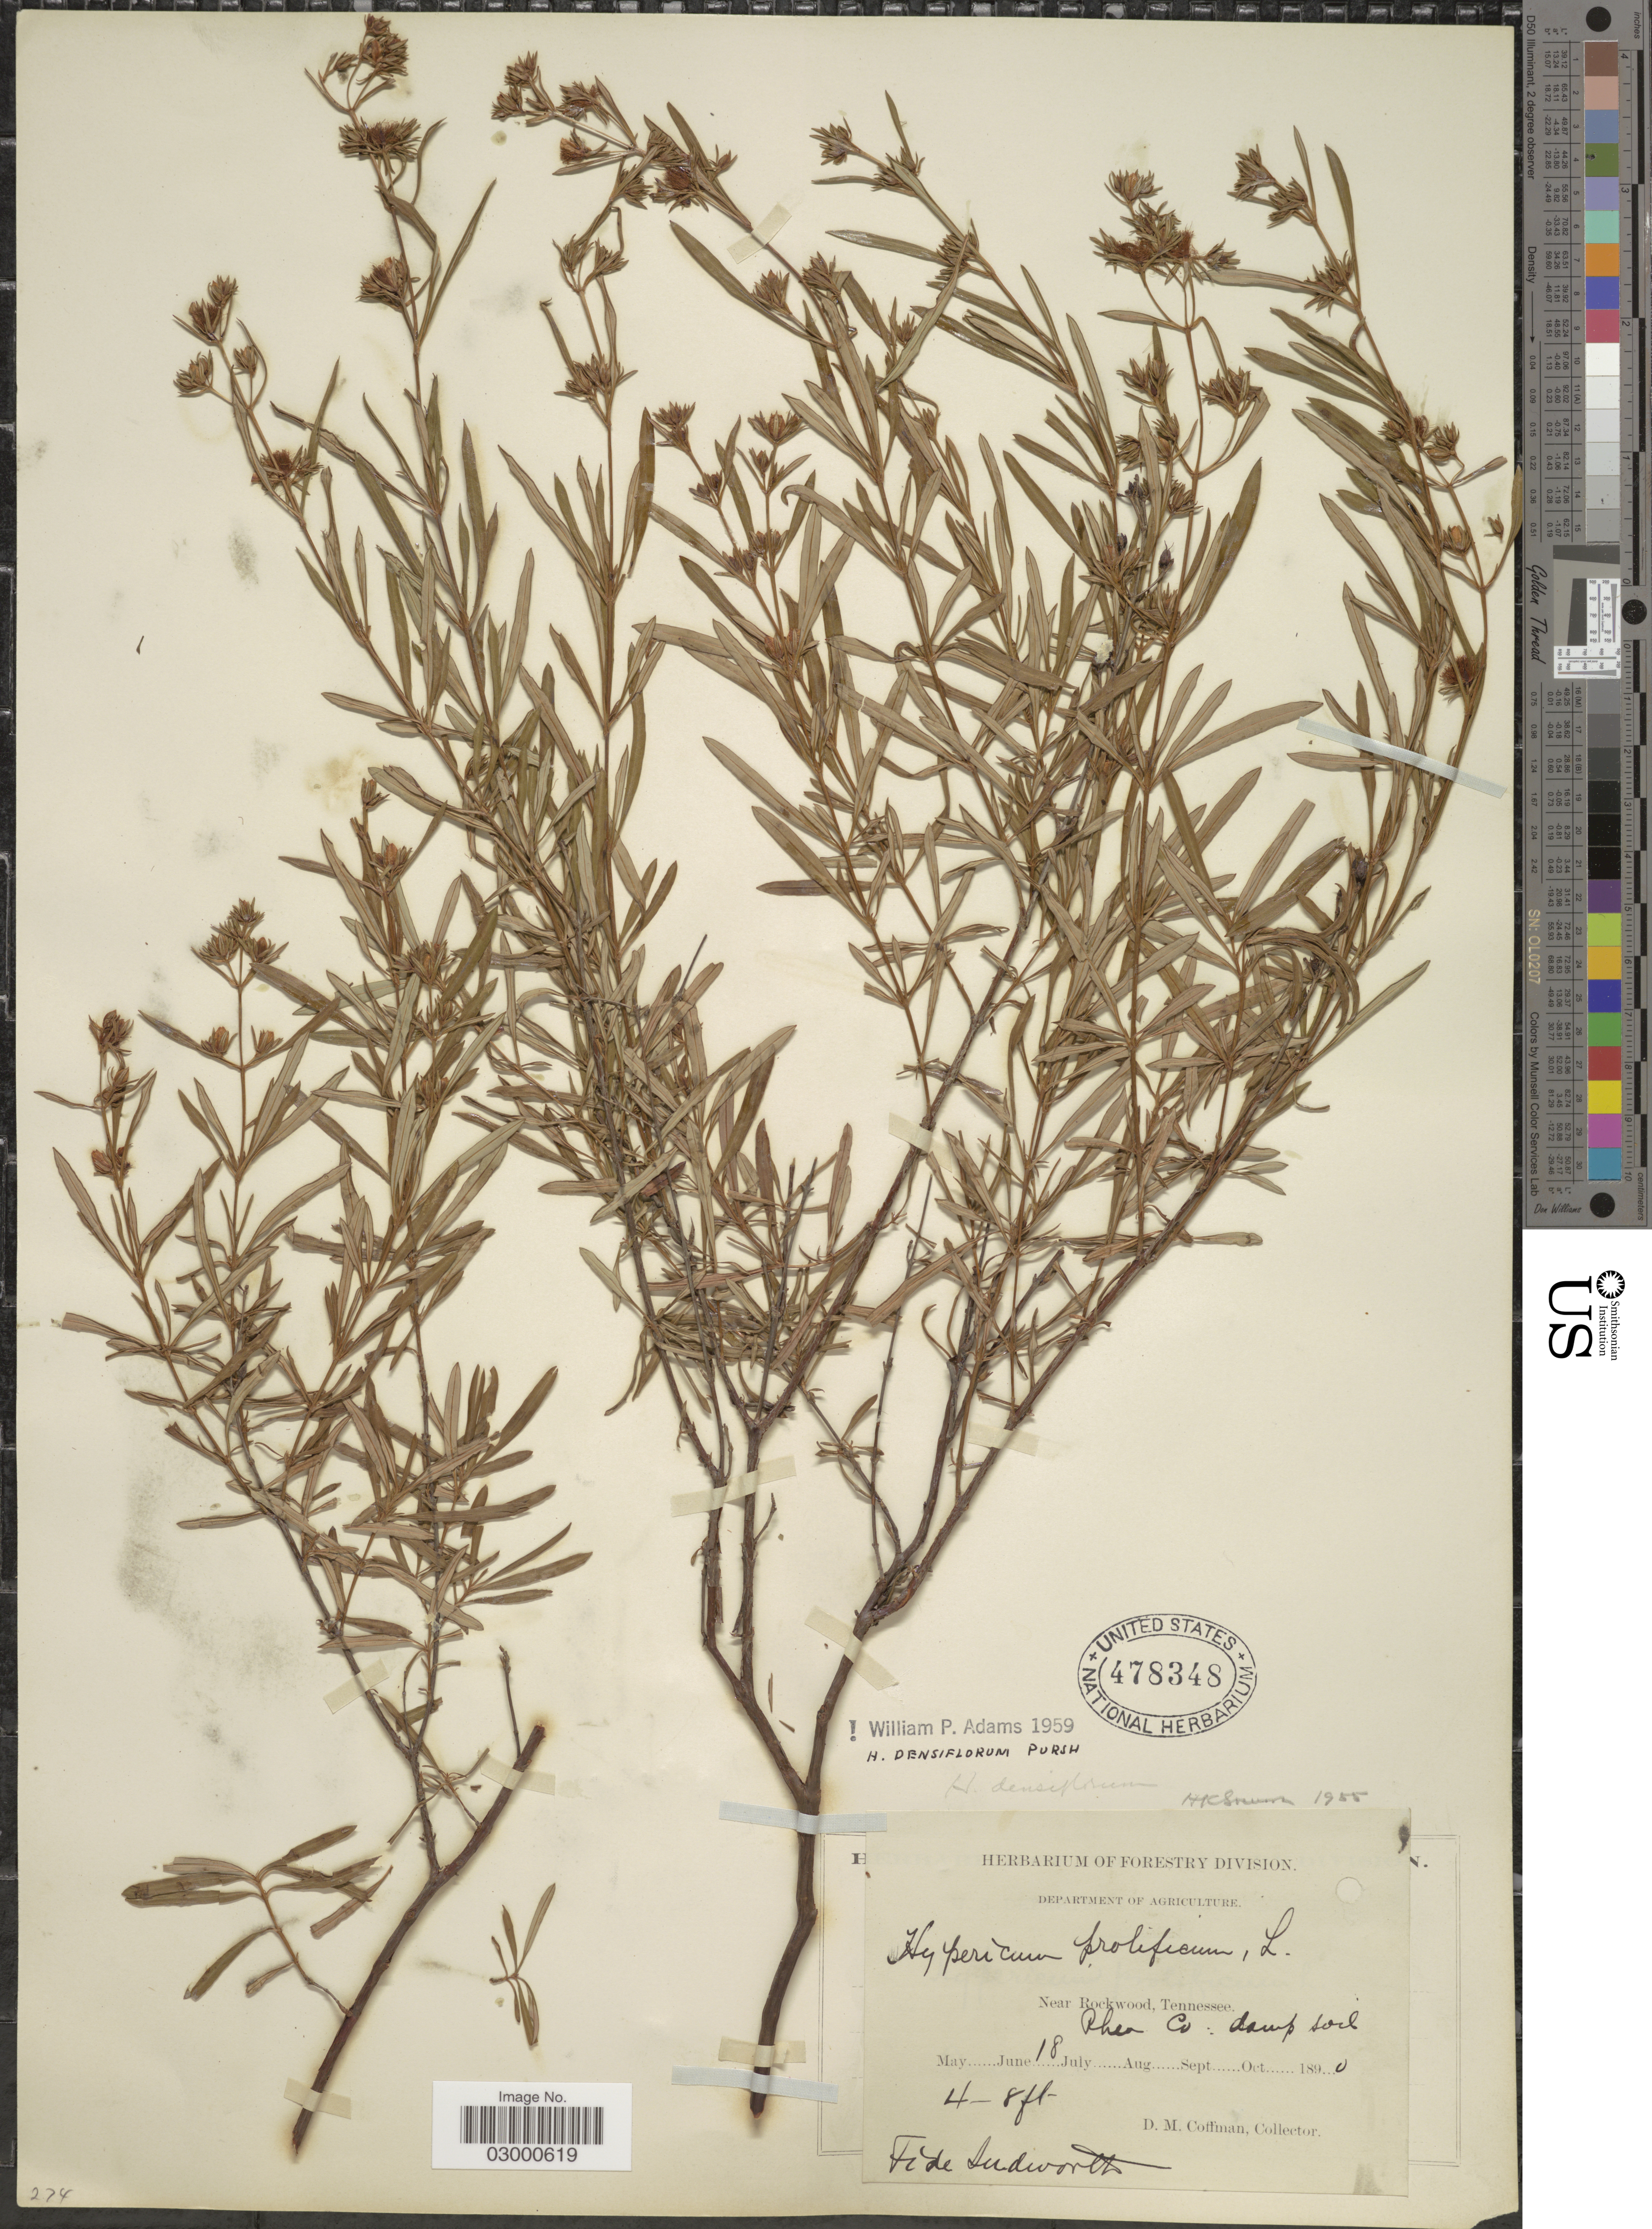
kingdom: Plantae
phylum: Tracheophyta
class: Magnoliopsida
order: Malpighiales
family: Hypericaceae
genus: Hypericum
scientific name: Hypericum densiflorum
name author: Pursh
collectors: D. M. Coffman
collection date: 1890-07-18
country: United States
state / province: Tennessee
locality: Near Rockwood, Rhea Co.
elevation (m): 1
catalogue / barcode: US 478348